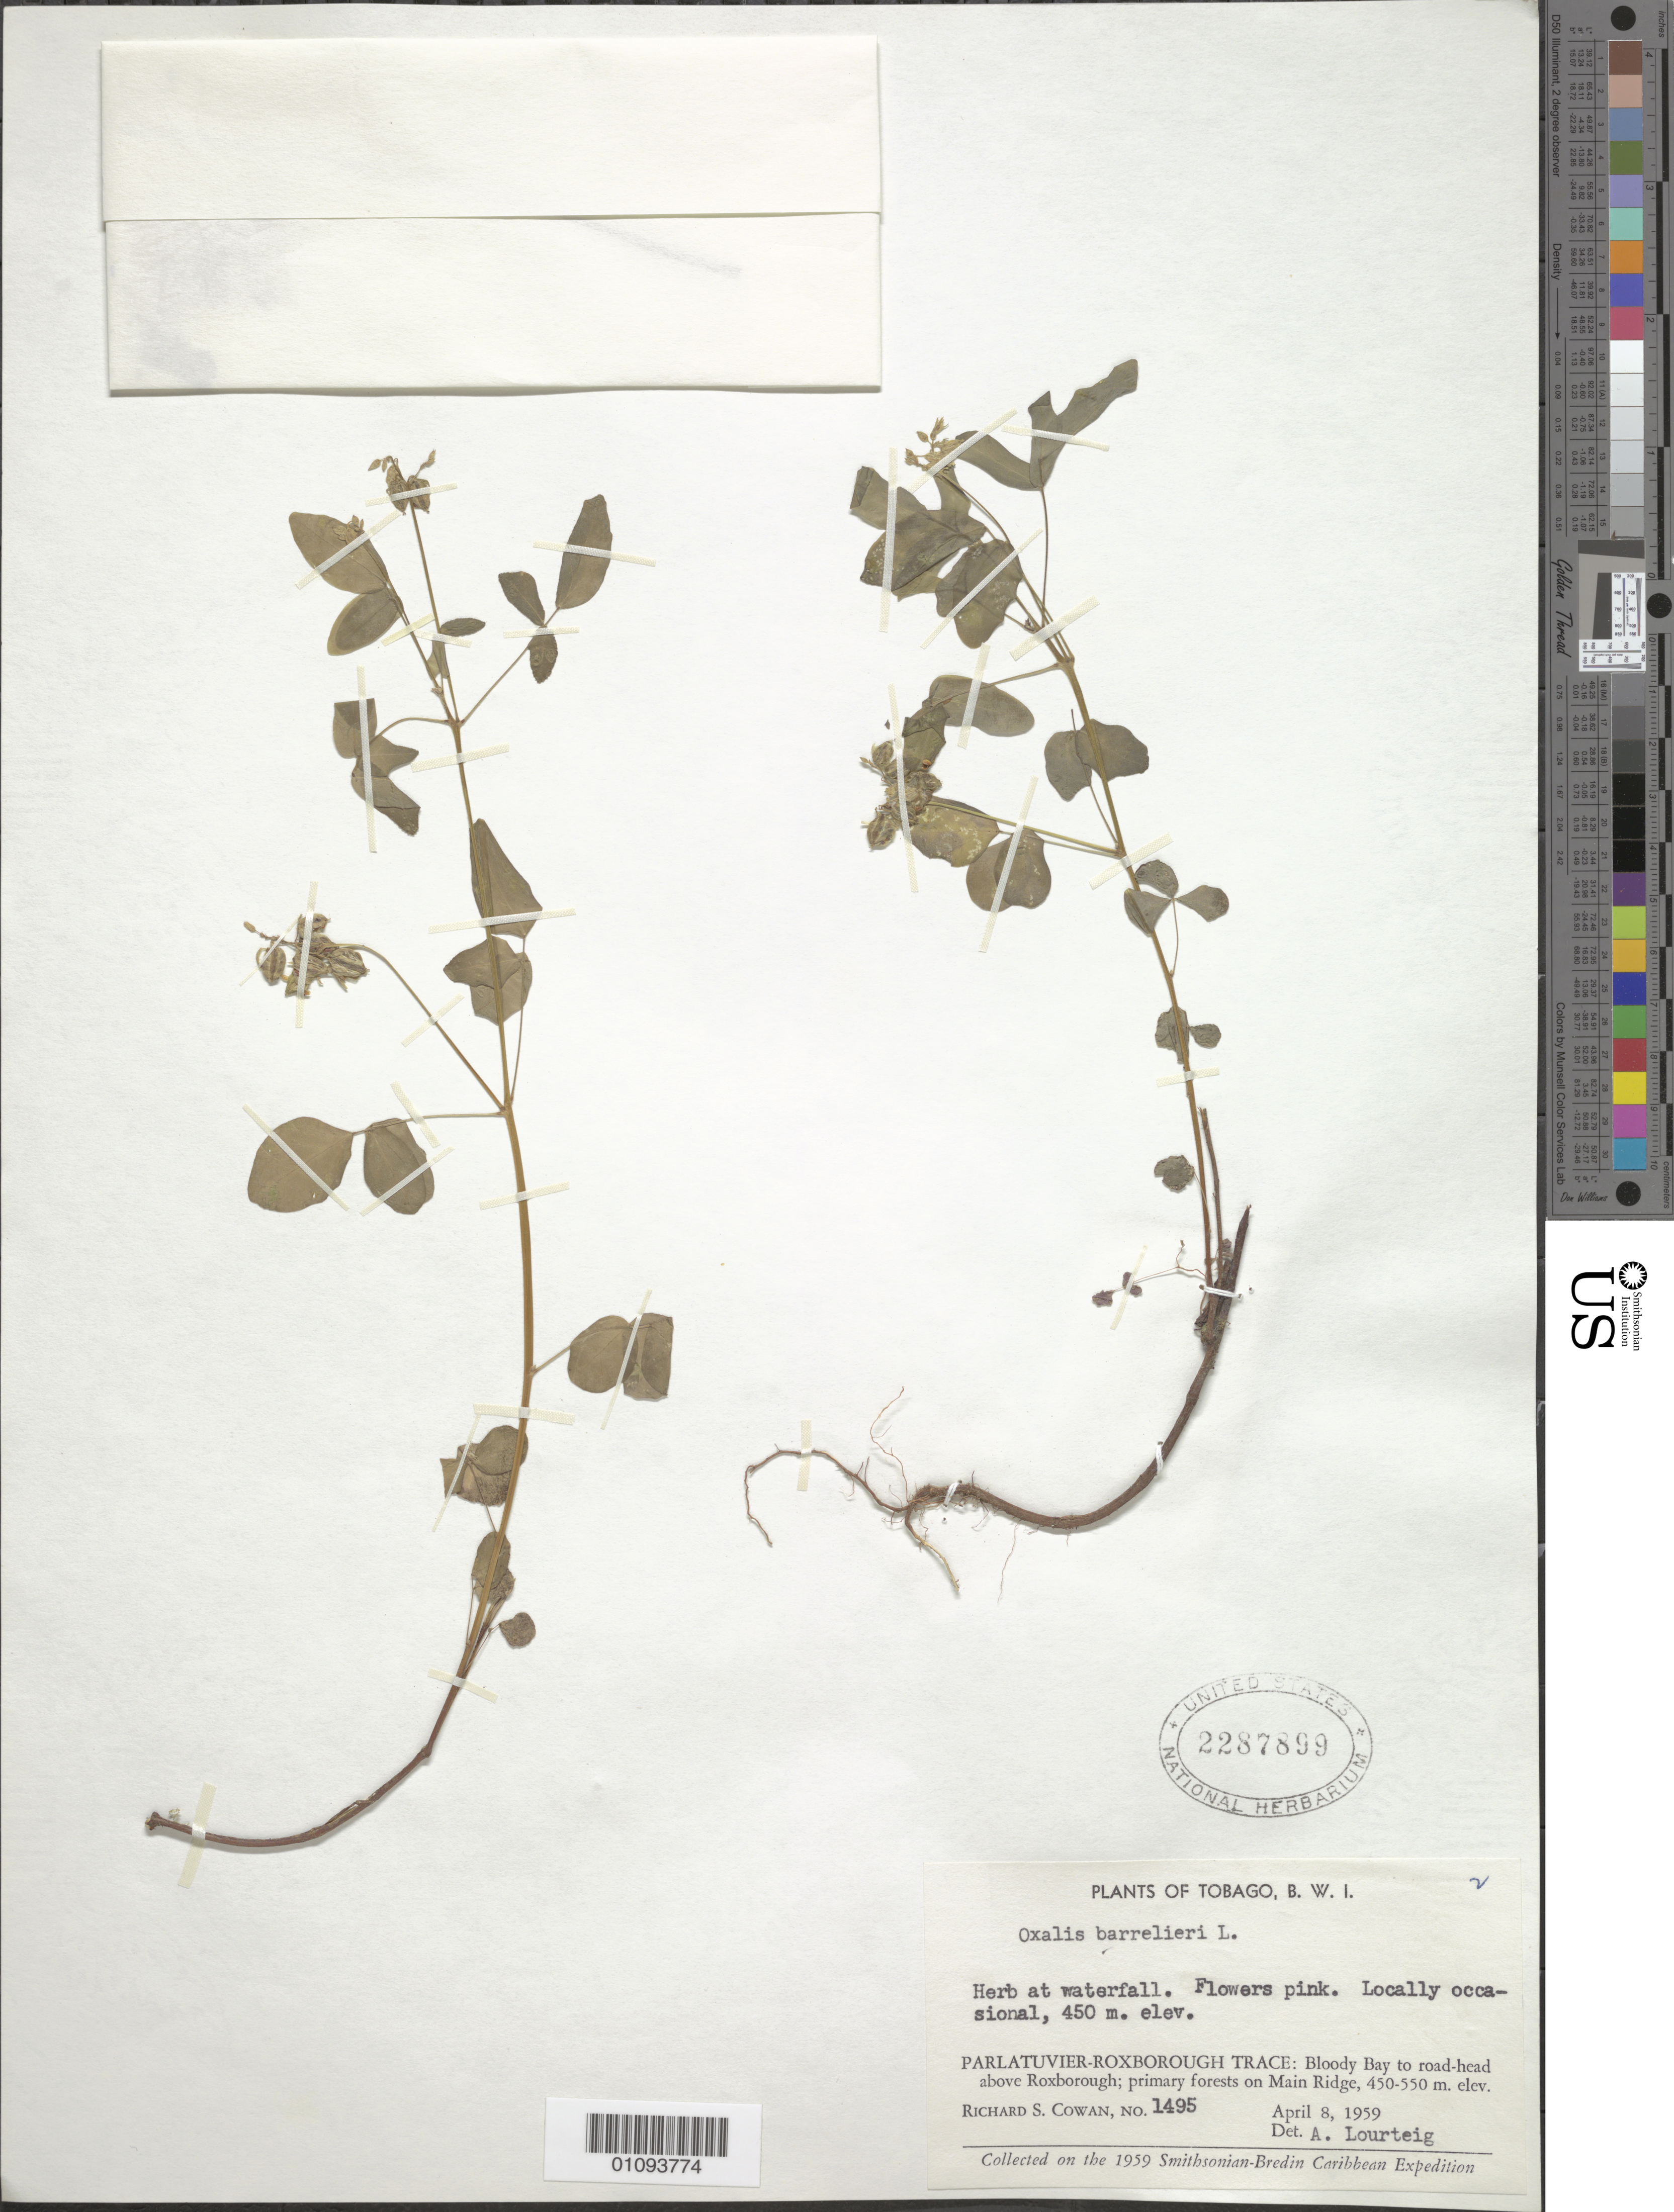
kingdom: Plantae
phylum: Tracheophyta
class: Magnoliopsida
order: Oxalidales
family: Oxalidaceae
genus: Oxalis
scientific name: Oxalis barrelieri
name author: L.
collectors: R. S. Cowan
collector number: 1495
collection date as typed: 08 Apr 1959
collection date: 1959-04-08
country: Trinidad and Tobago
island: Tobago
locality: parlatuvier-Roxborough trace: Bloody Bay to road-head above Roxborough; primary forests on Main Ridge,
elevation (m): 450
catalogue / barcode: US 2287899